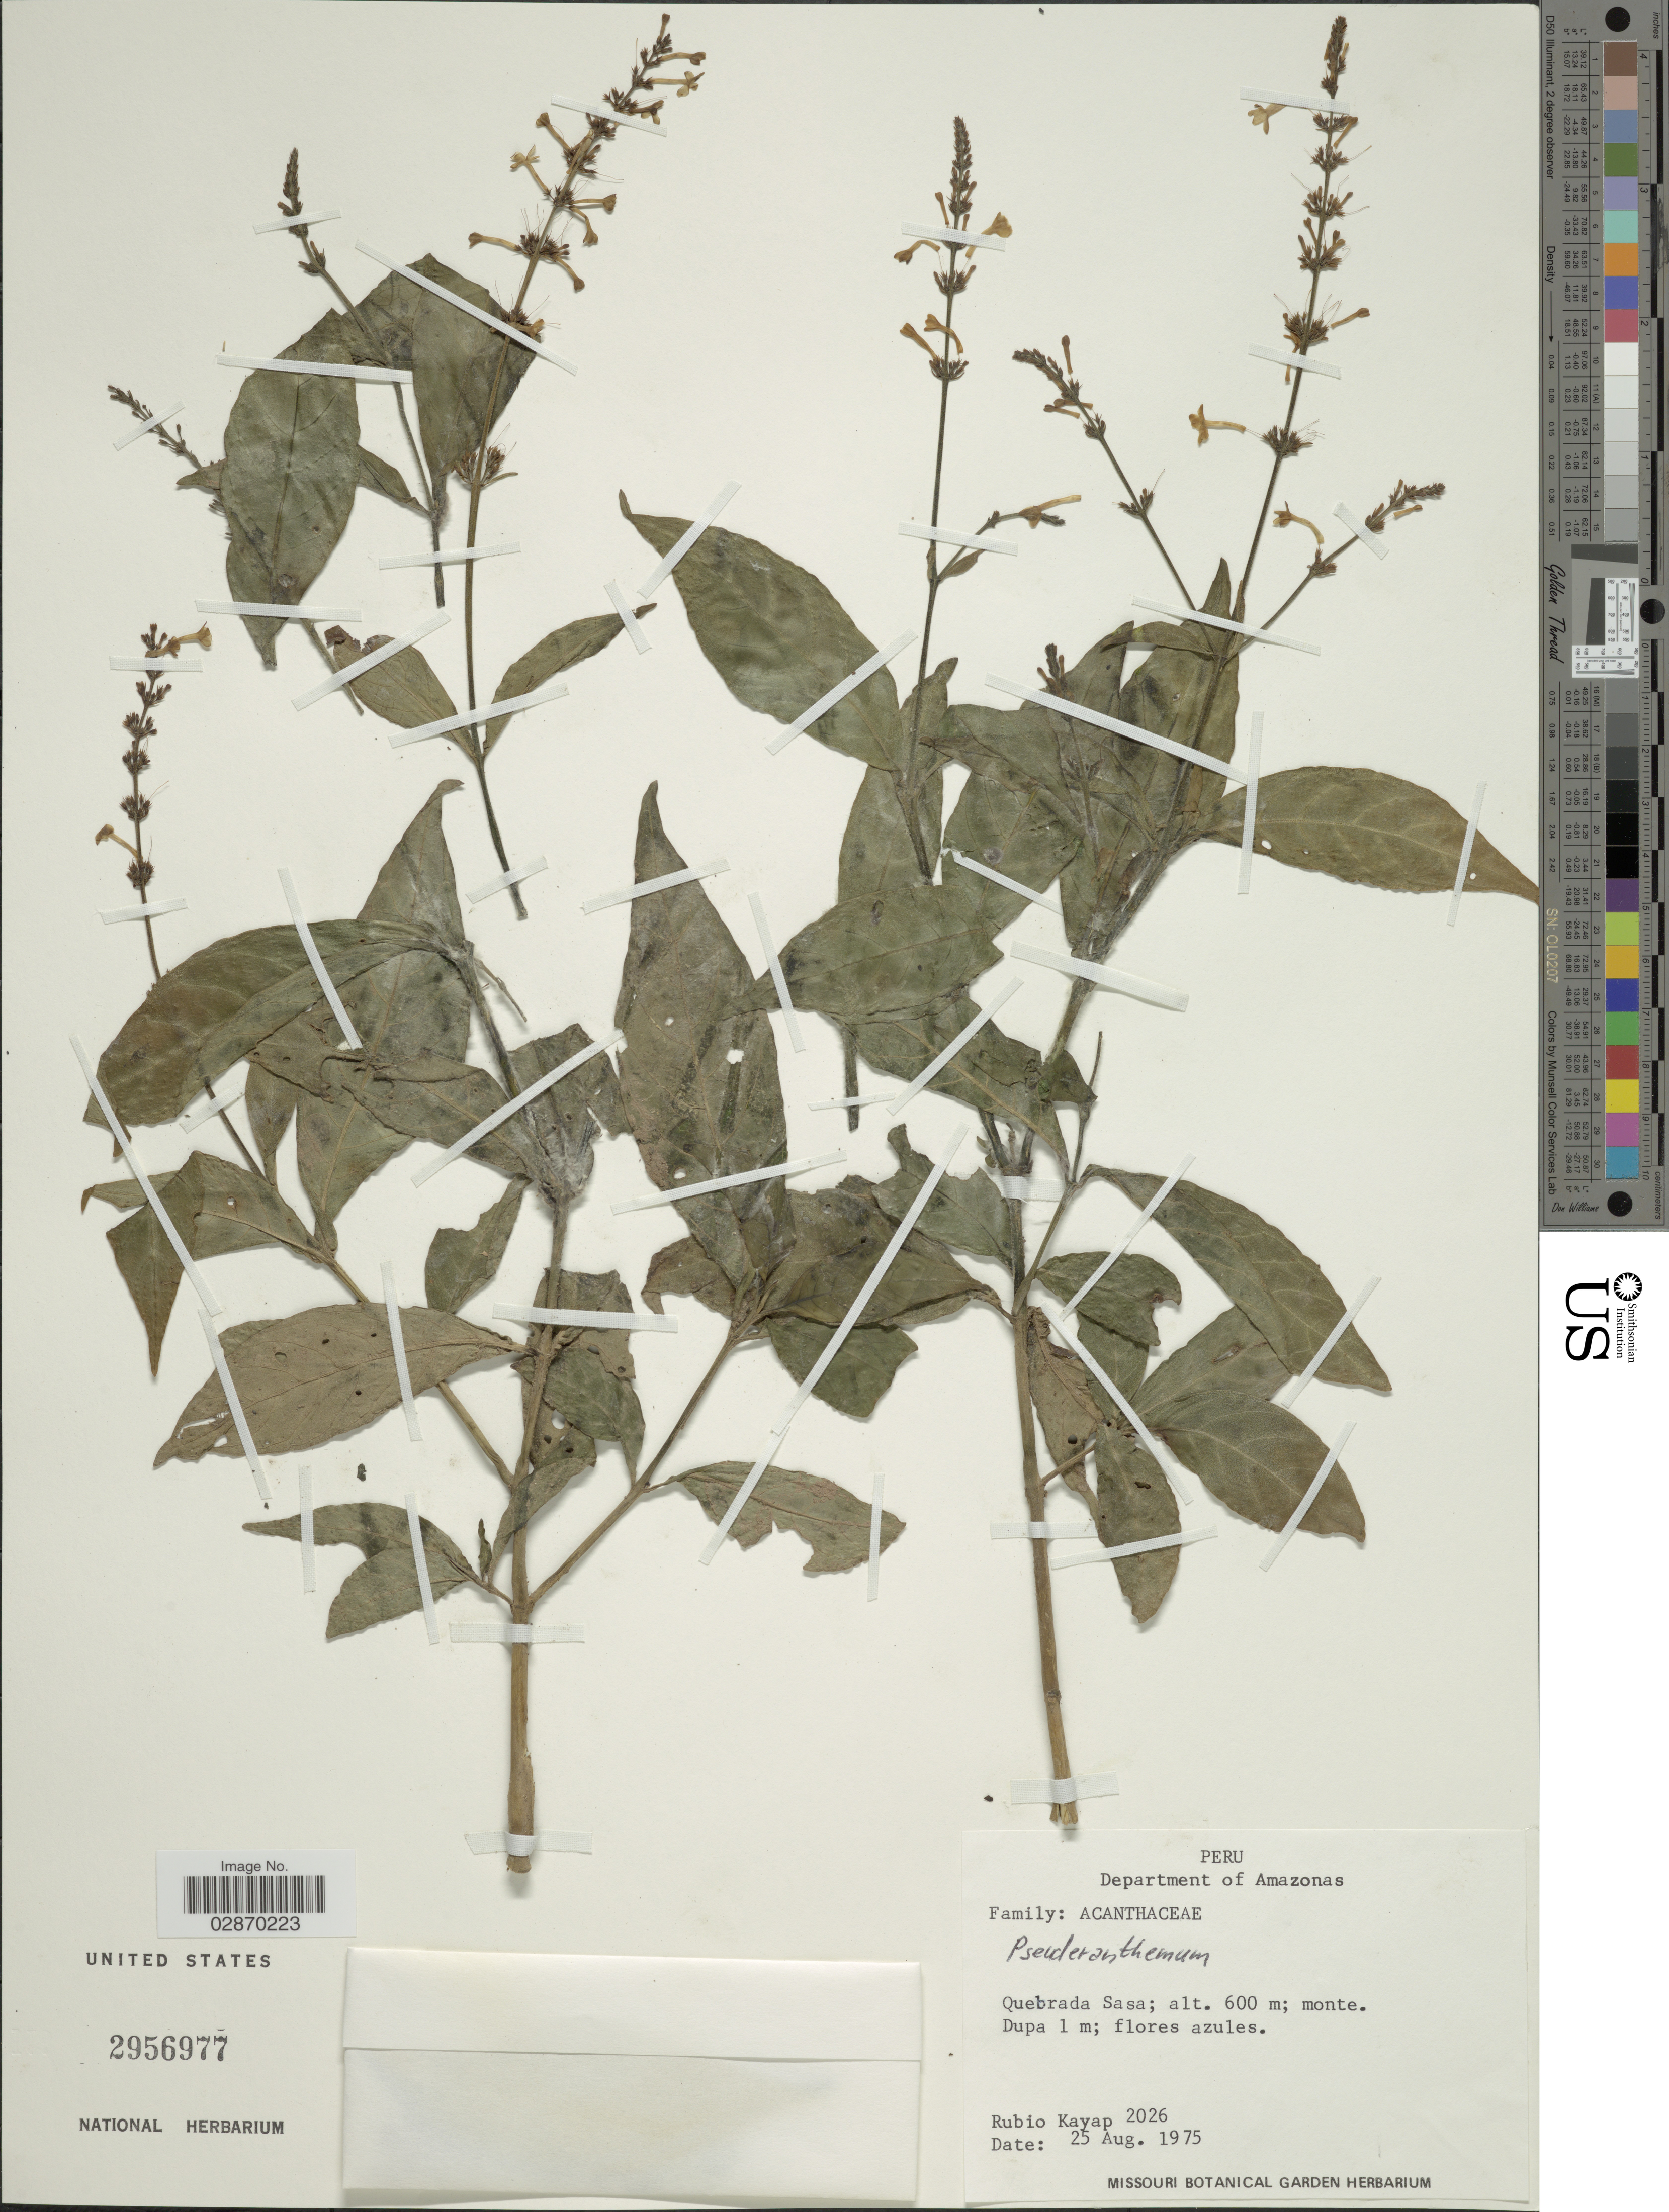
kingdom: Plantae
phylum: Tracheophyta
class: Magnoliopsida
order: Lamiales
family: Acanthaceae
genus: Pseuderanthemum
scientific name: Pseuderanthemum sp.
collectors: R. Kayap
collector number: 2026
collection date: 1975-08-25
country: Peru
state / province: Amazonas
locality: Department of Amazonas. Quebrada Sasa.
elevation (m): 600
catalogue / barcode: US 2956977